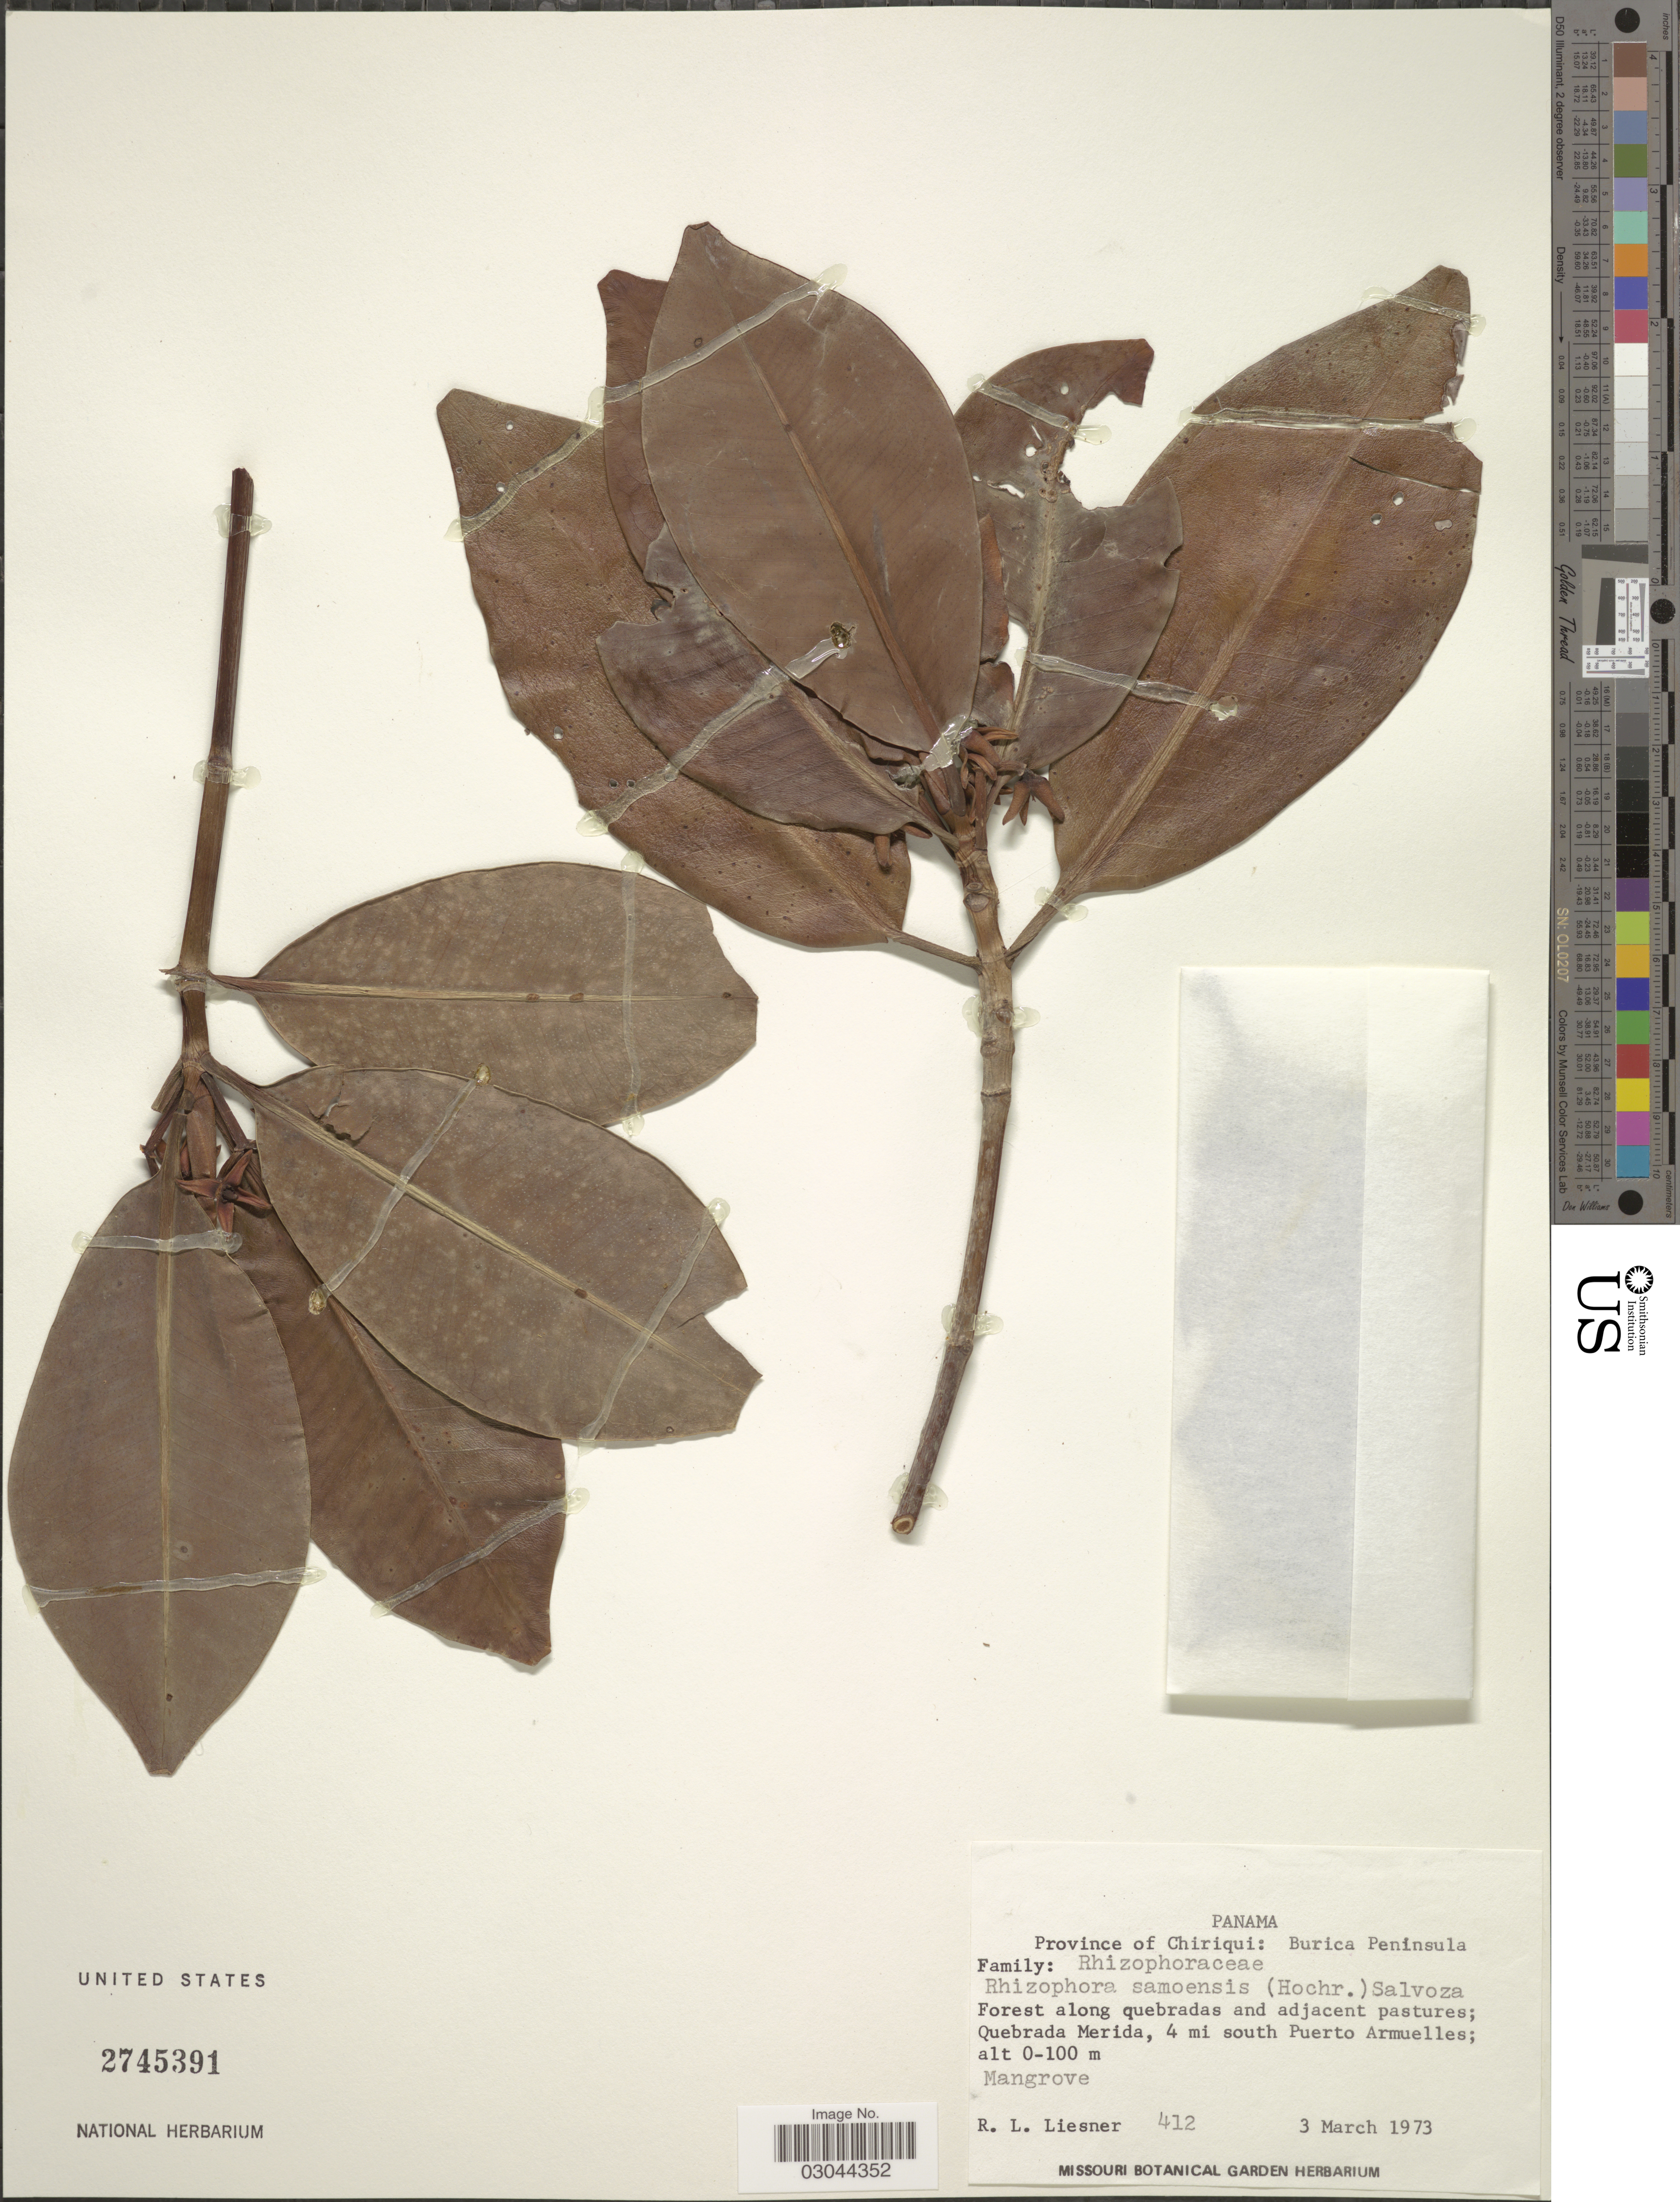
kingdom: Plantae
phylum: Tracheophyta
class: Magnoliopsida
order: Malpighiales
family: Rhizophoraceae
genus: Rhizophora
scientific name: Rhizophora samoensis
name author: (Hochr.) Salvoza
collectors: R. L. Liesner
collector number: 412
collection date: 1973-03-03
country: Panama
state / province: Chiriqui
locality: Province of Chiriqui: Burica Peninsula. Forest along quebradas and adjacent pastures; Quebrada Merida, 4 mi south Puerto Armuelles.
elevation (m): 0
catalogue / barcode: US 2745391